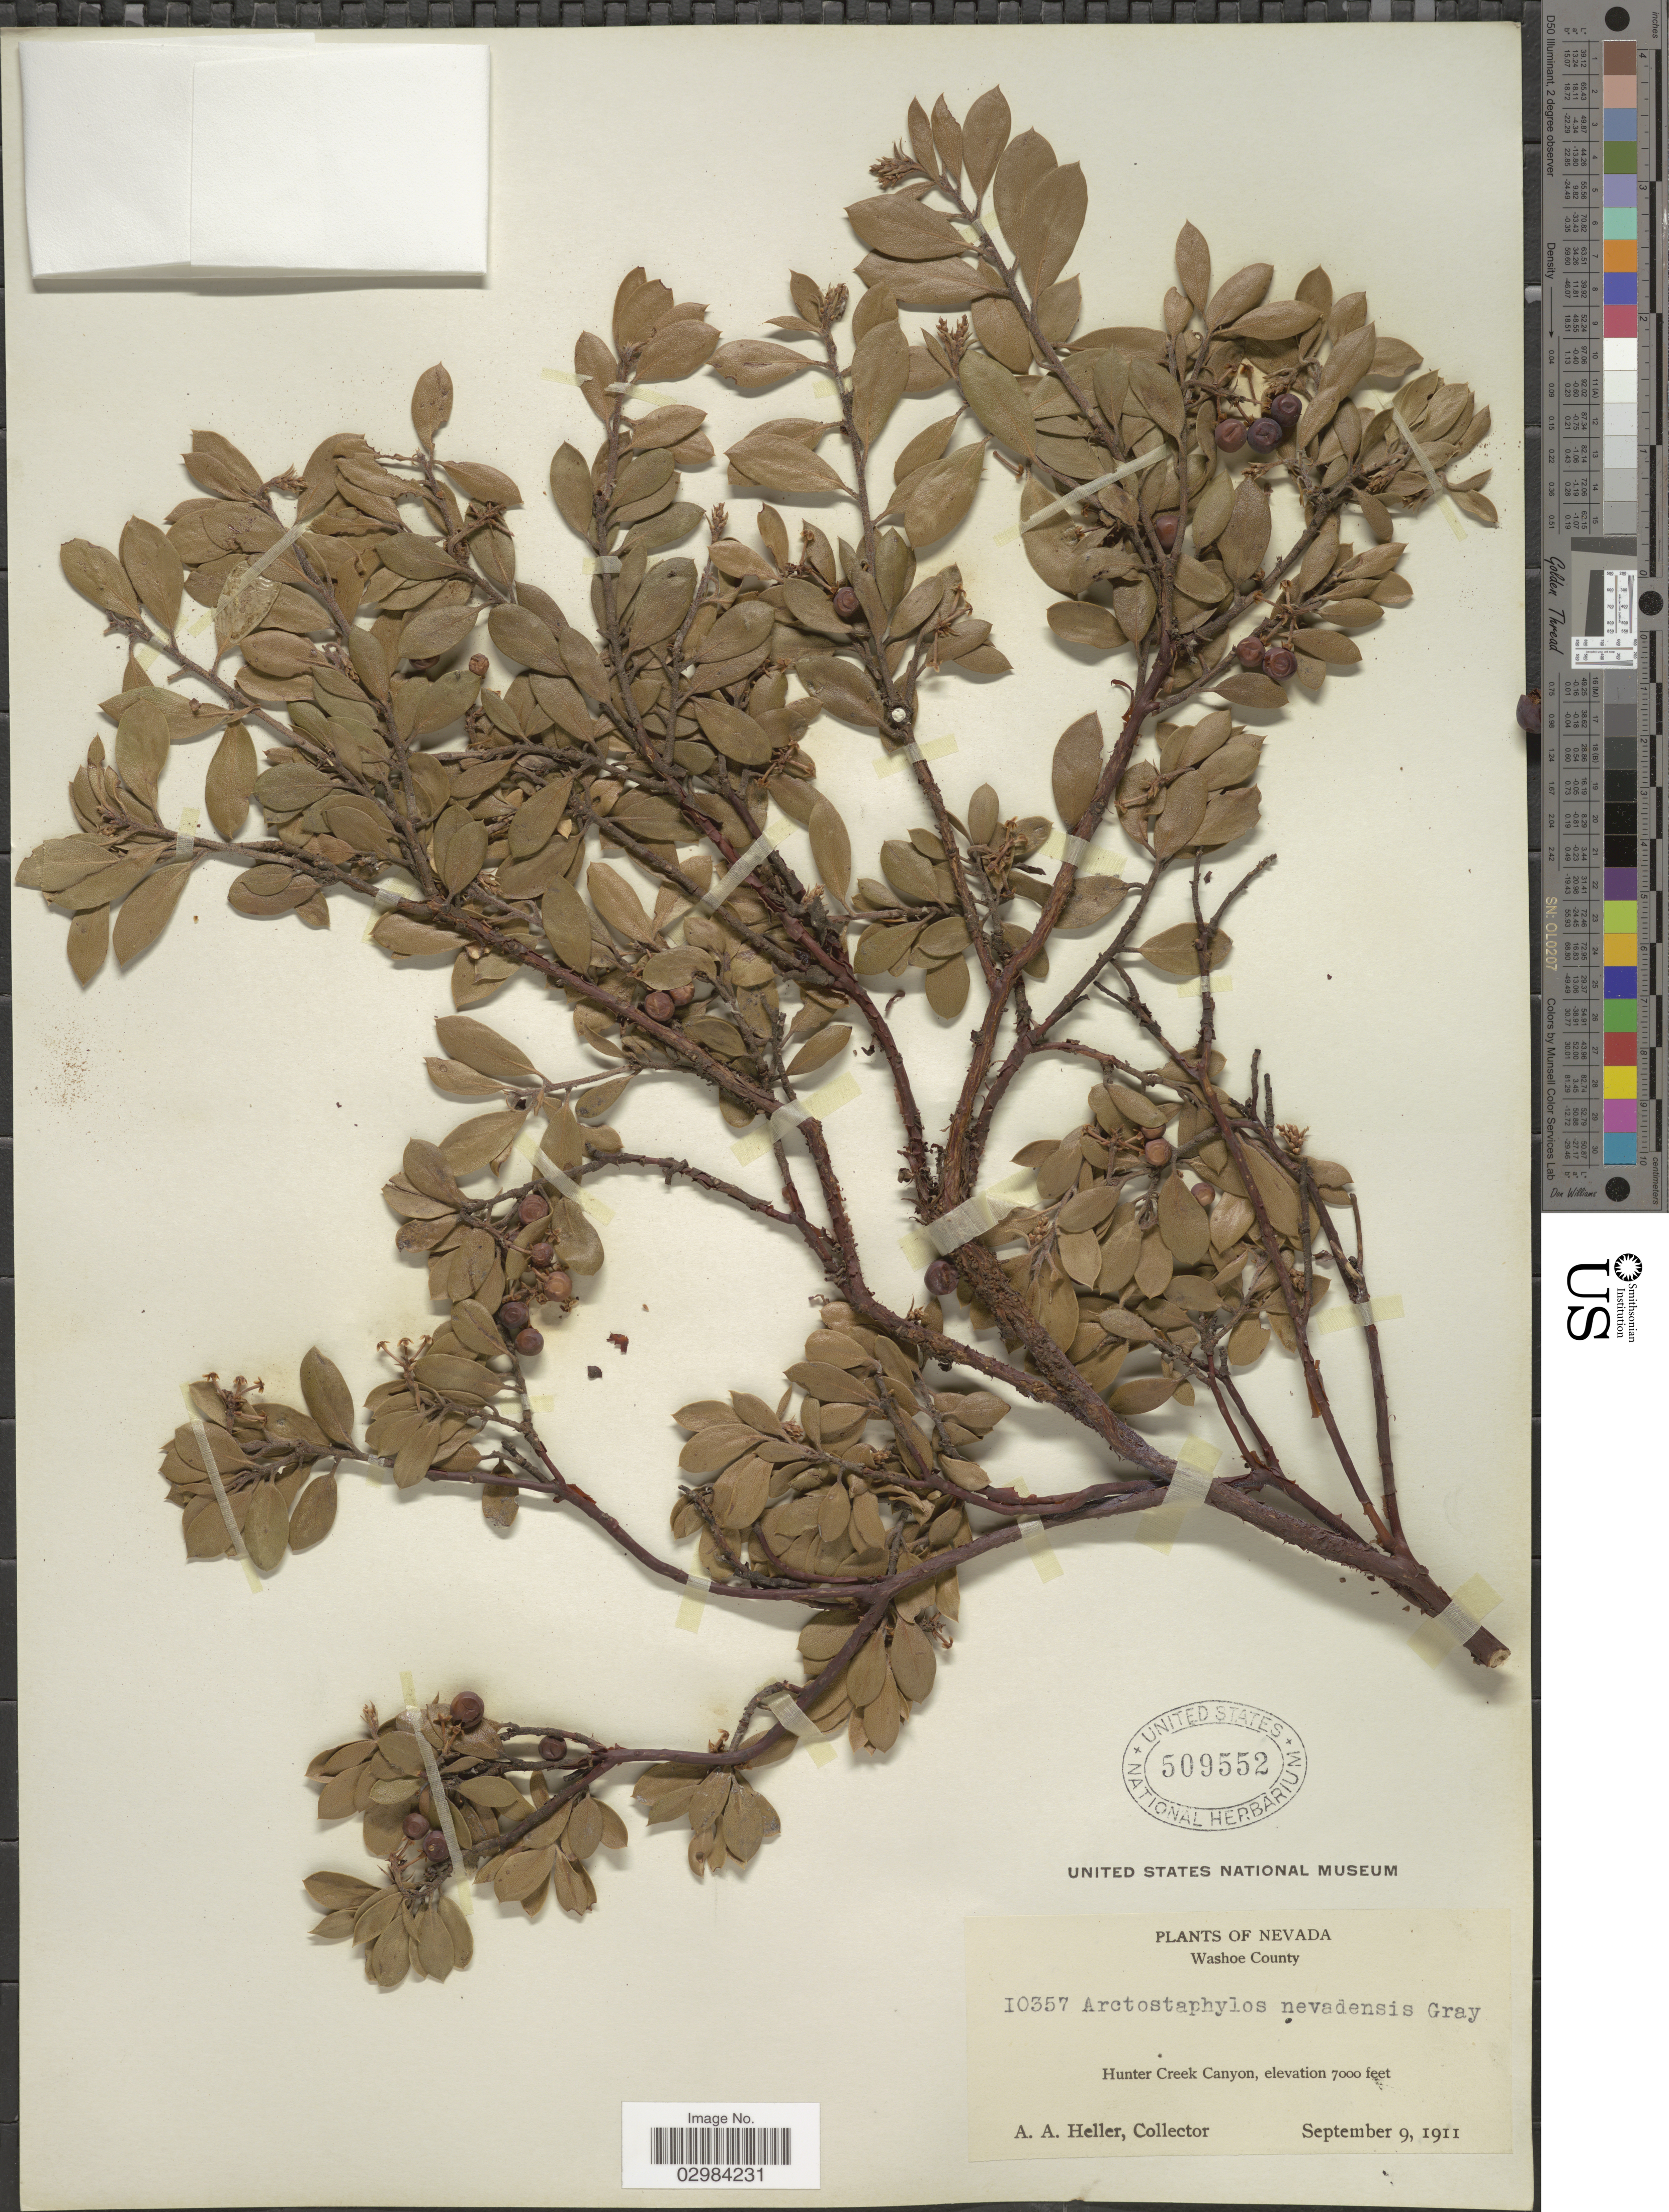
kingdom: Plantae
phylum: Tracheophyta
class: Magnoliopsida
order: Ericales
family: Ericaceae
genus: Arctostaphylos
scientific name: Arctostaphylos nevadensis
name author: A. Gray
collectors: A. A. Heller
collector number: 10357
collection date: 1911-09-09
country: United States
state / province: Nevada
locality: Washoe County, Hunter Creek Canyon.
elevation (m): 2134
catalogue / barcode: US 509552